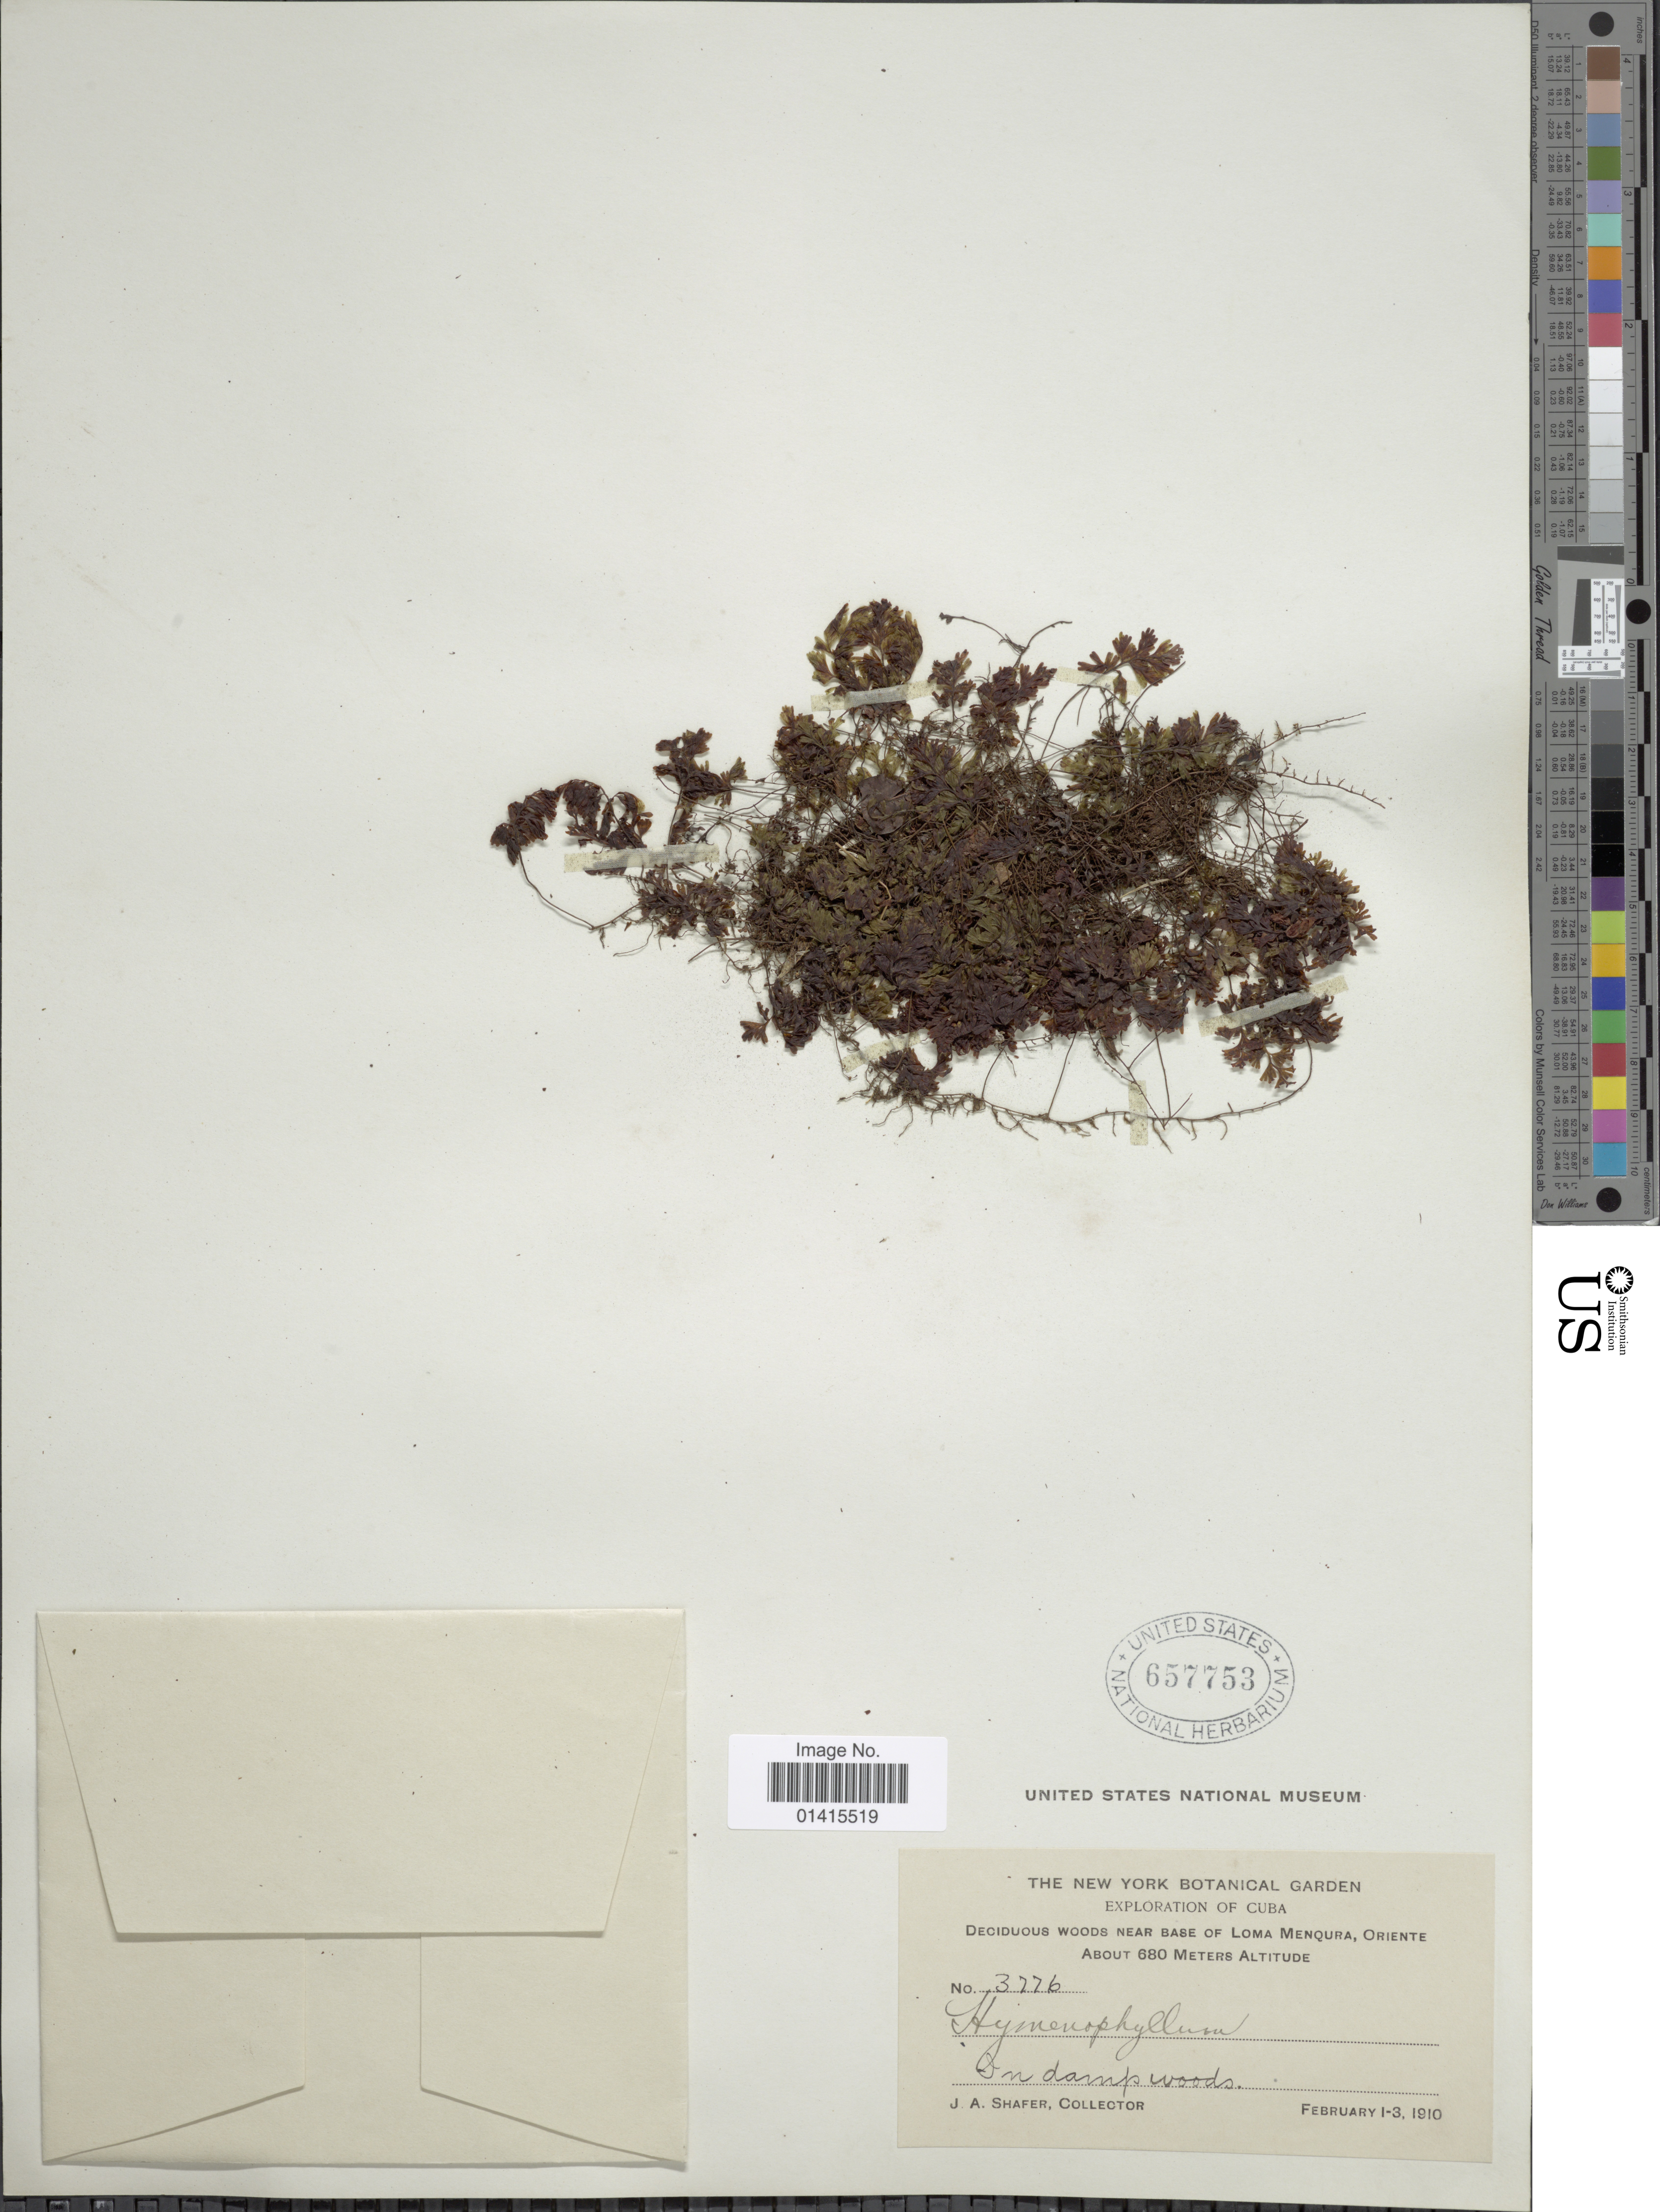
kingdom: Plantae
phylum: Tracheophyta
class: Polypodiopsida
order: Hymenophyllales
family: Hymenophyllaceae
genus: Hymenophyllum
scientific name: Hymenophyllum polyanthos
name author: (Sw.) Sw.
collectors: J. A. Shafer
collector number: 3776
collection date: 1910-02-01/1910-02-03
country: Cuba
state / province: Oriente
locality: Deciduous woods near Base of Loma Menqura, Oriente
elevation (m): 680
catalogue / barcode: US 657753